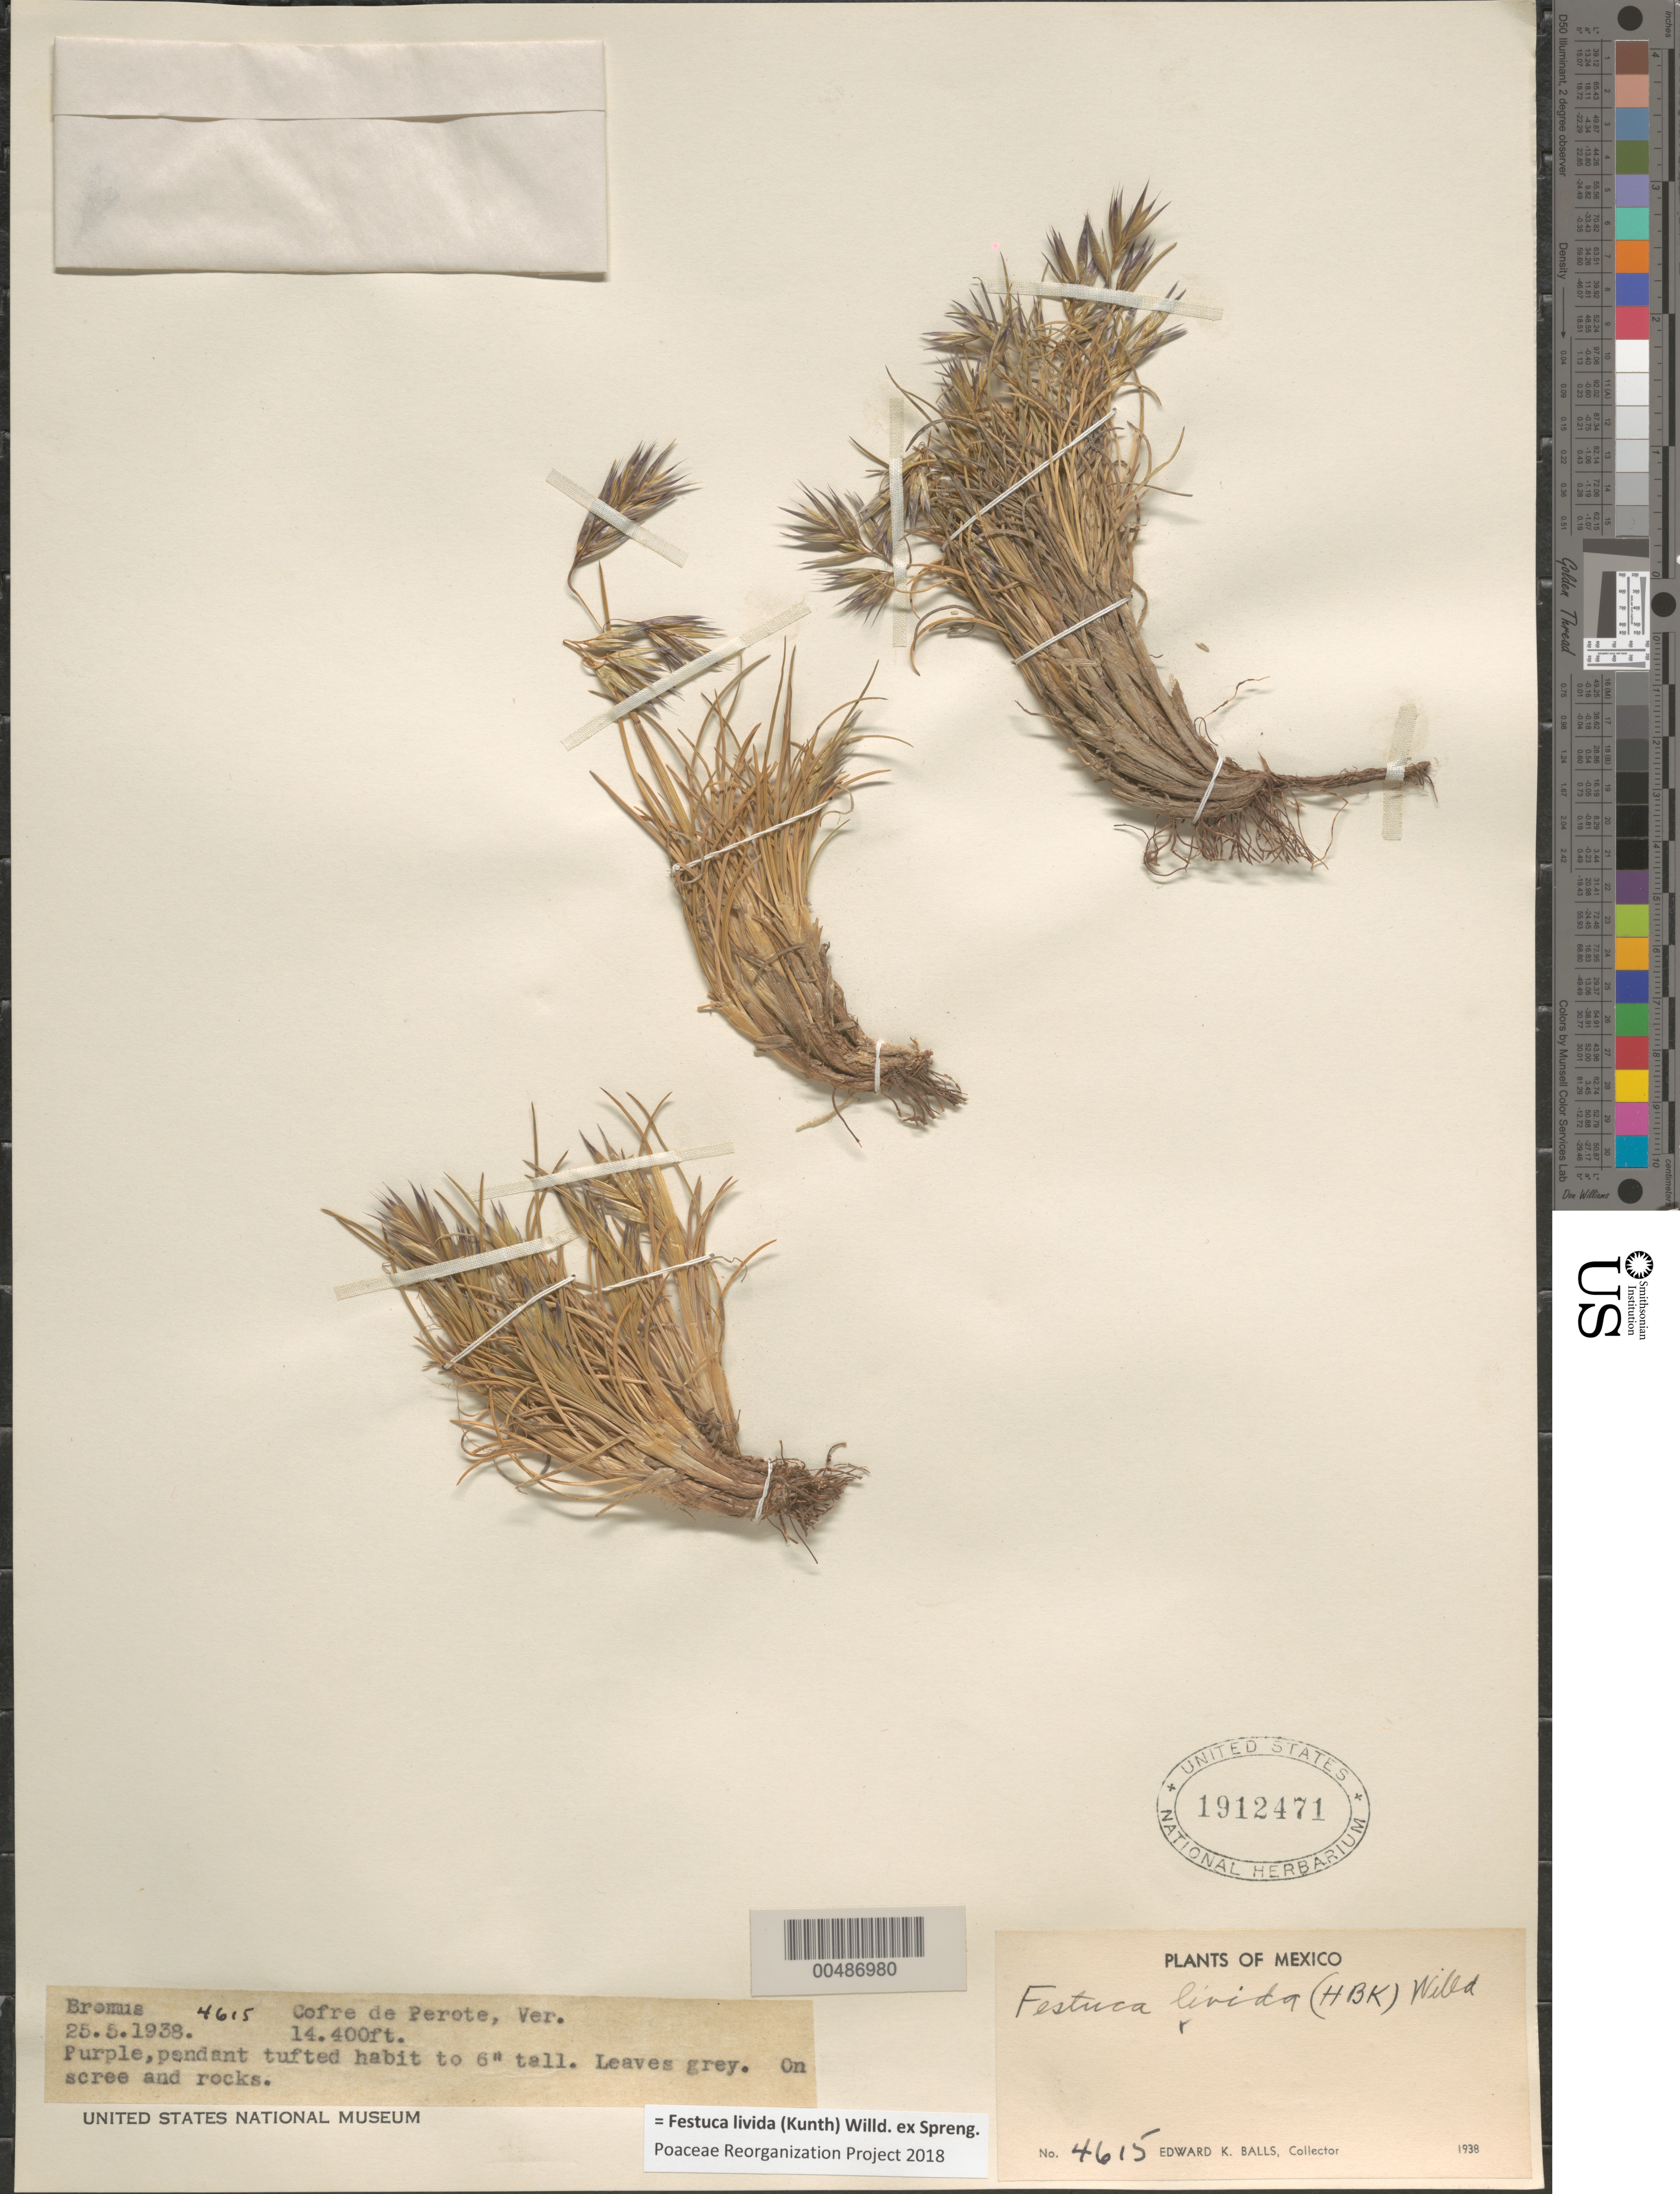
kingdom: Plantae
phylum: Tracheophyta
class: Liliopsida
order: Poales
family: Poaceae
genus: Festuca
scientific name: Festuca livida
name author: (Kunth) Willd.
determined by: Poaceae Reorganization Project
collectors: E. K. Balls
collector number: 4615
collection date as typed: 25 Mar 1938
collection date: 1938-03-25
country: Mexico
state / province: Veracruz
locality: Cofre de Perote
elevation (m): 4389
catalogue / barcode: US 1912471